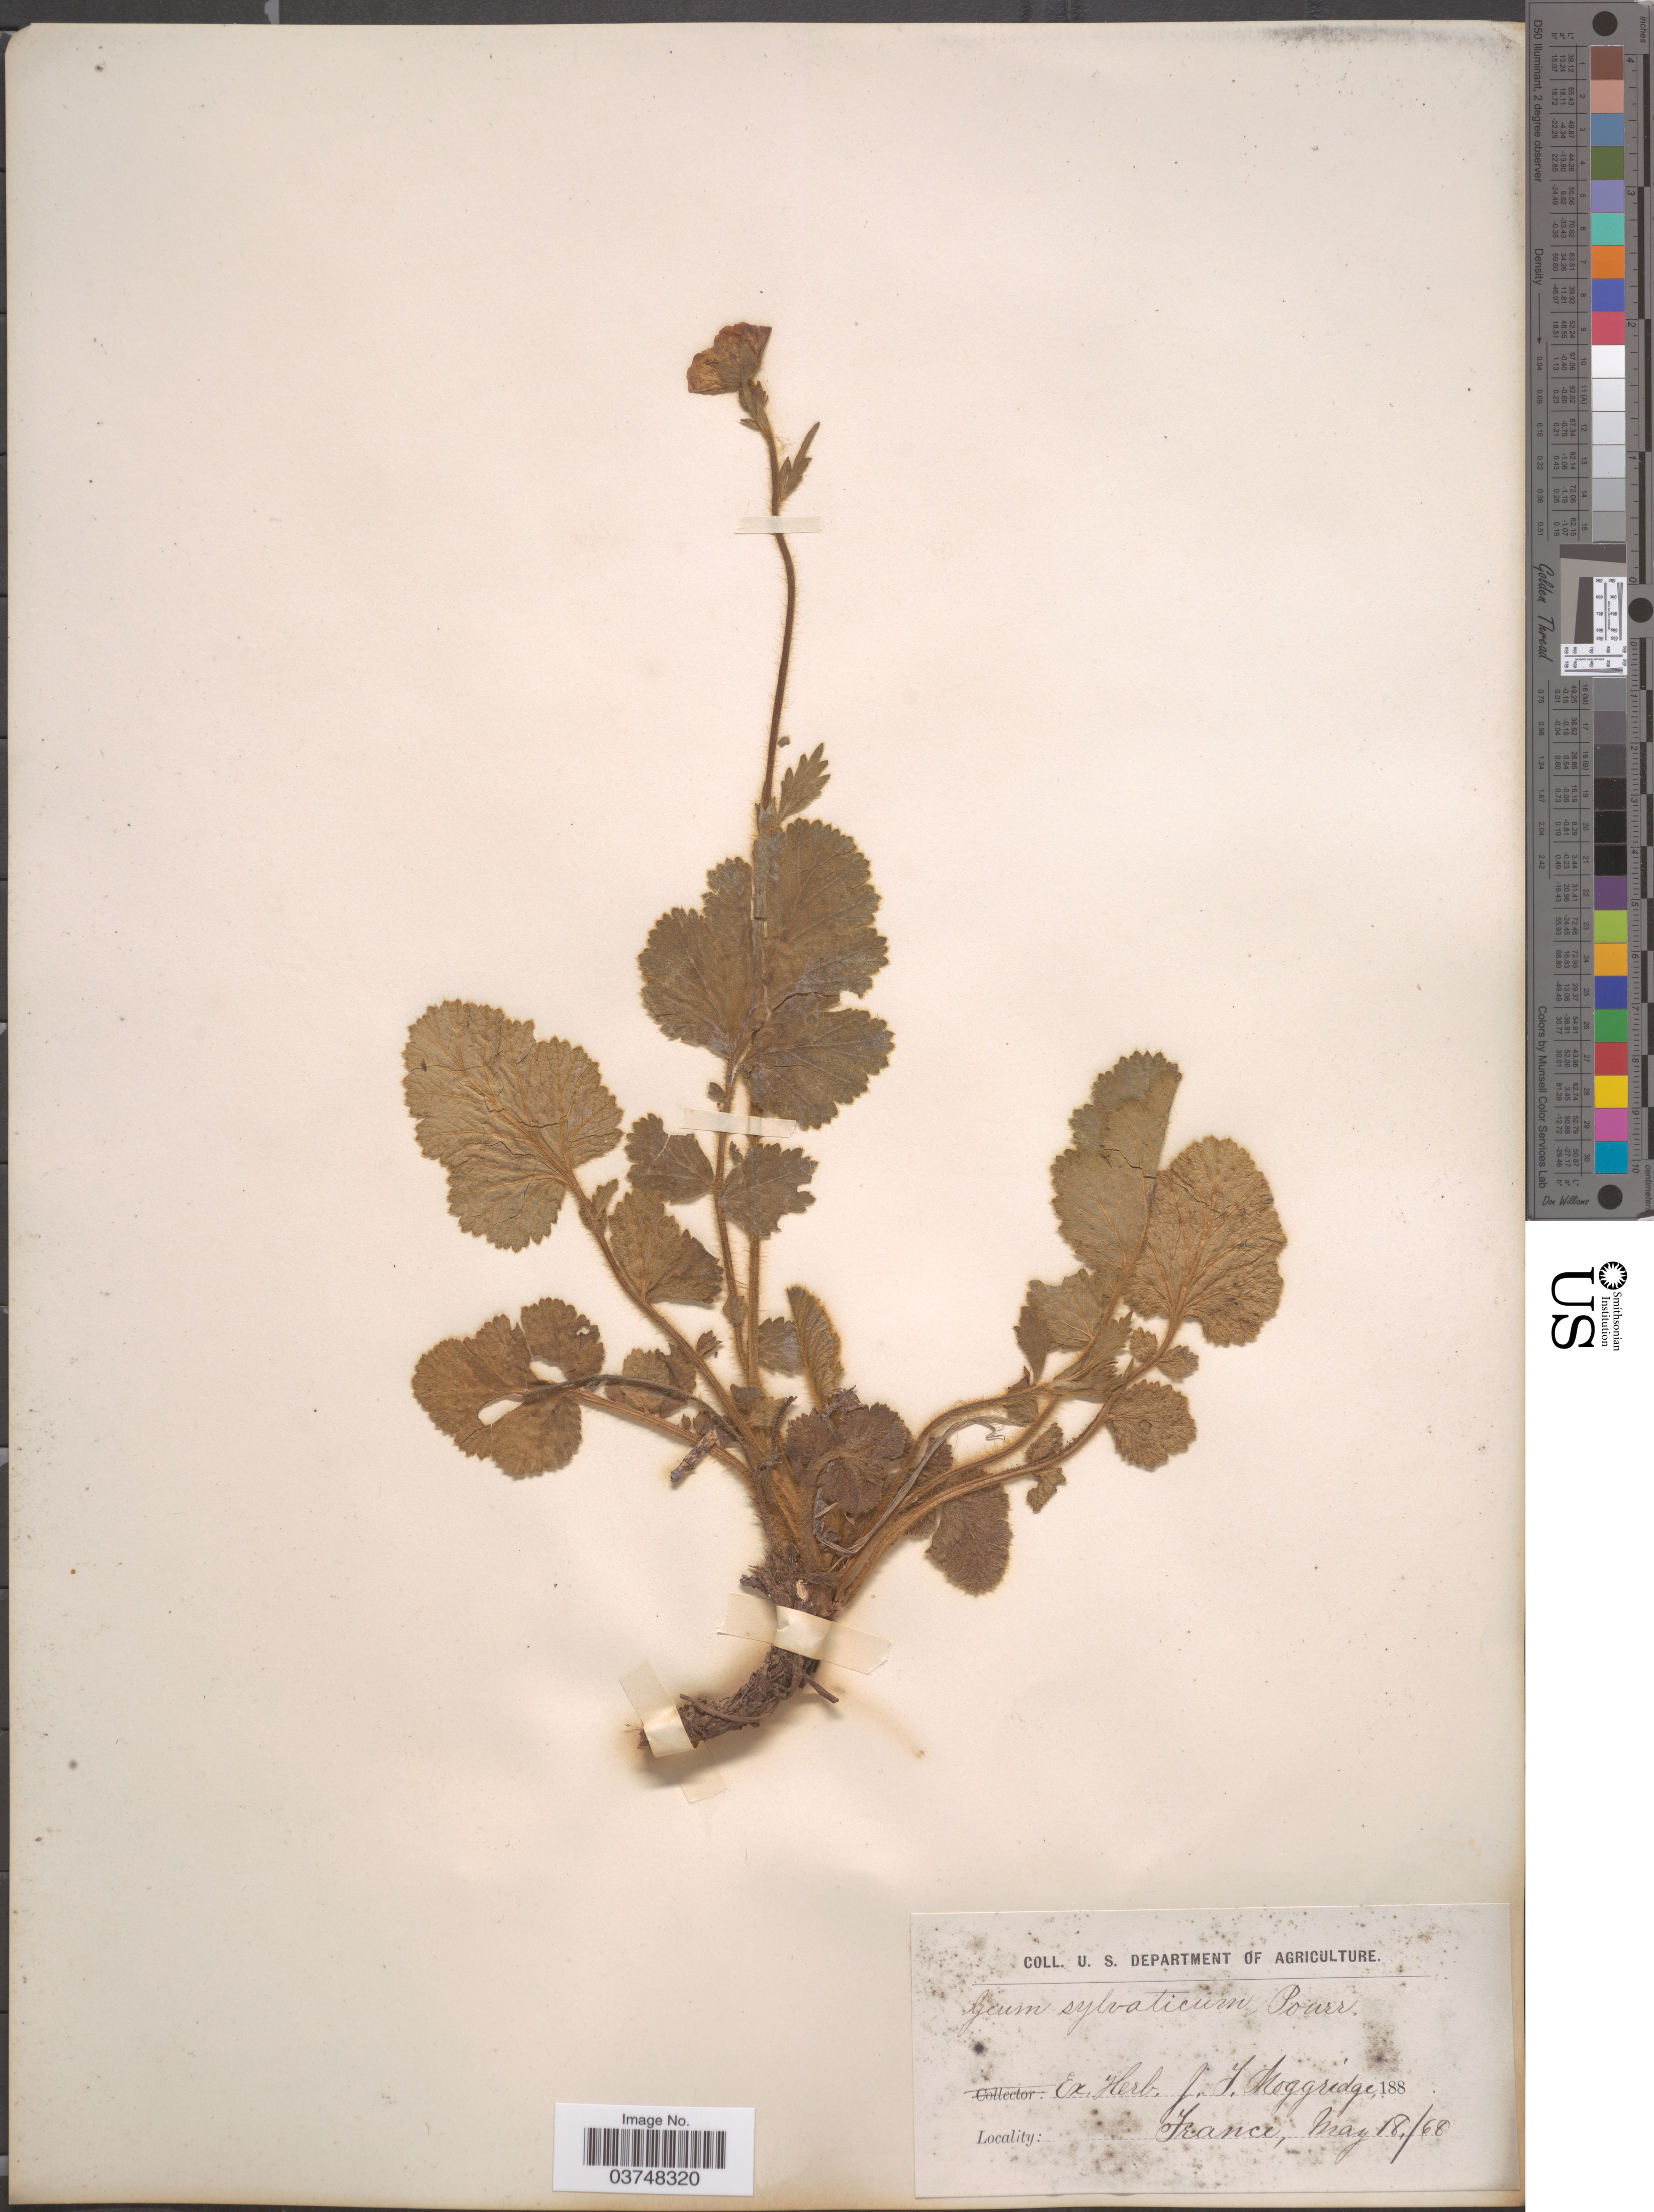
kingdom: Plantae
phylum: Tracheophyta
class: Magnoliopsida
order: Rosales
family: Rosaceae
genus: Geum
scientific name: Geum sylvaticum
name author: Pourr.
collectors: U.S. Department of Agriculture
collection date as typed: Transcribed d/m/y: 18/5/68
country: France